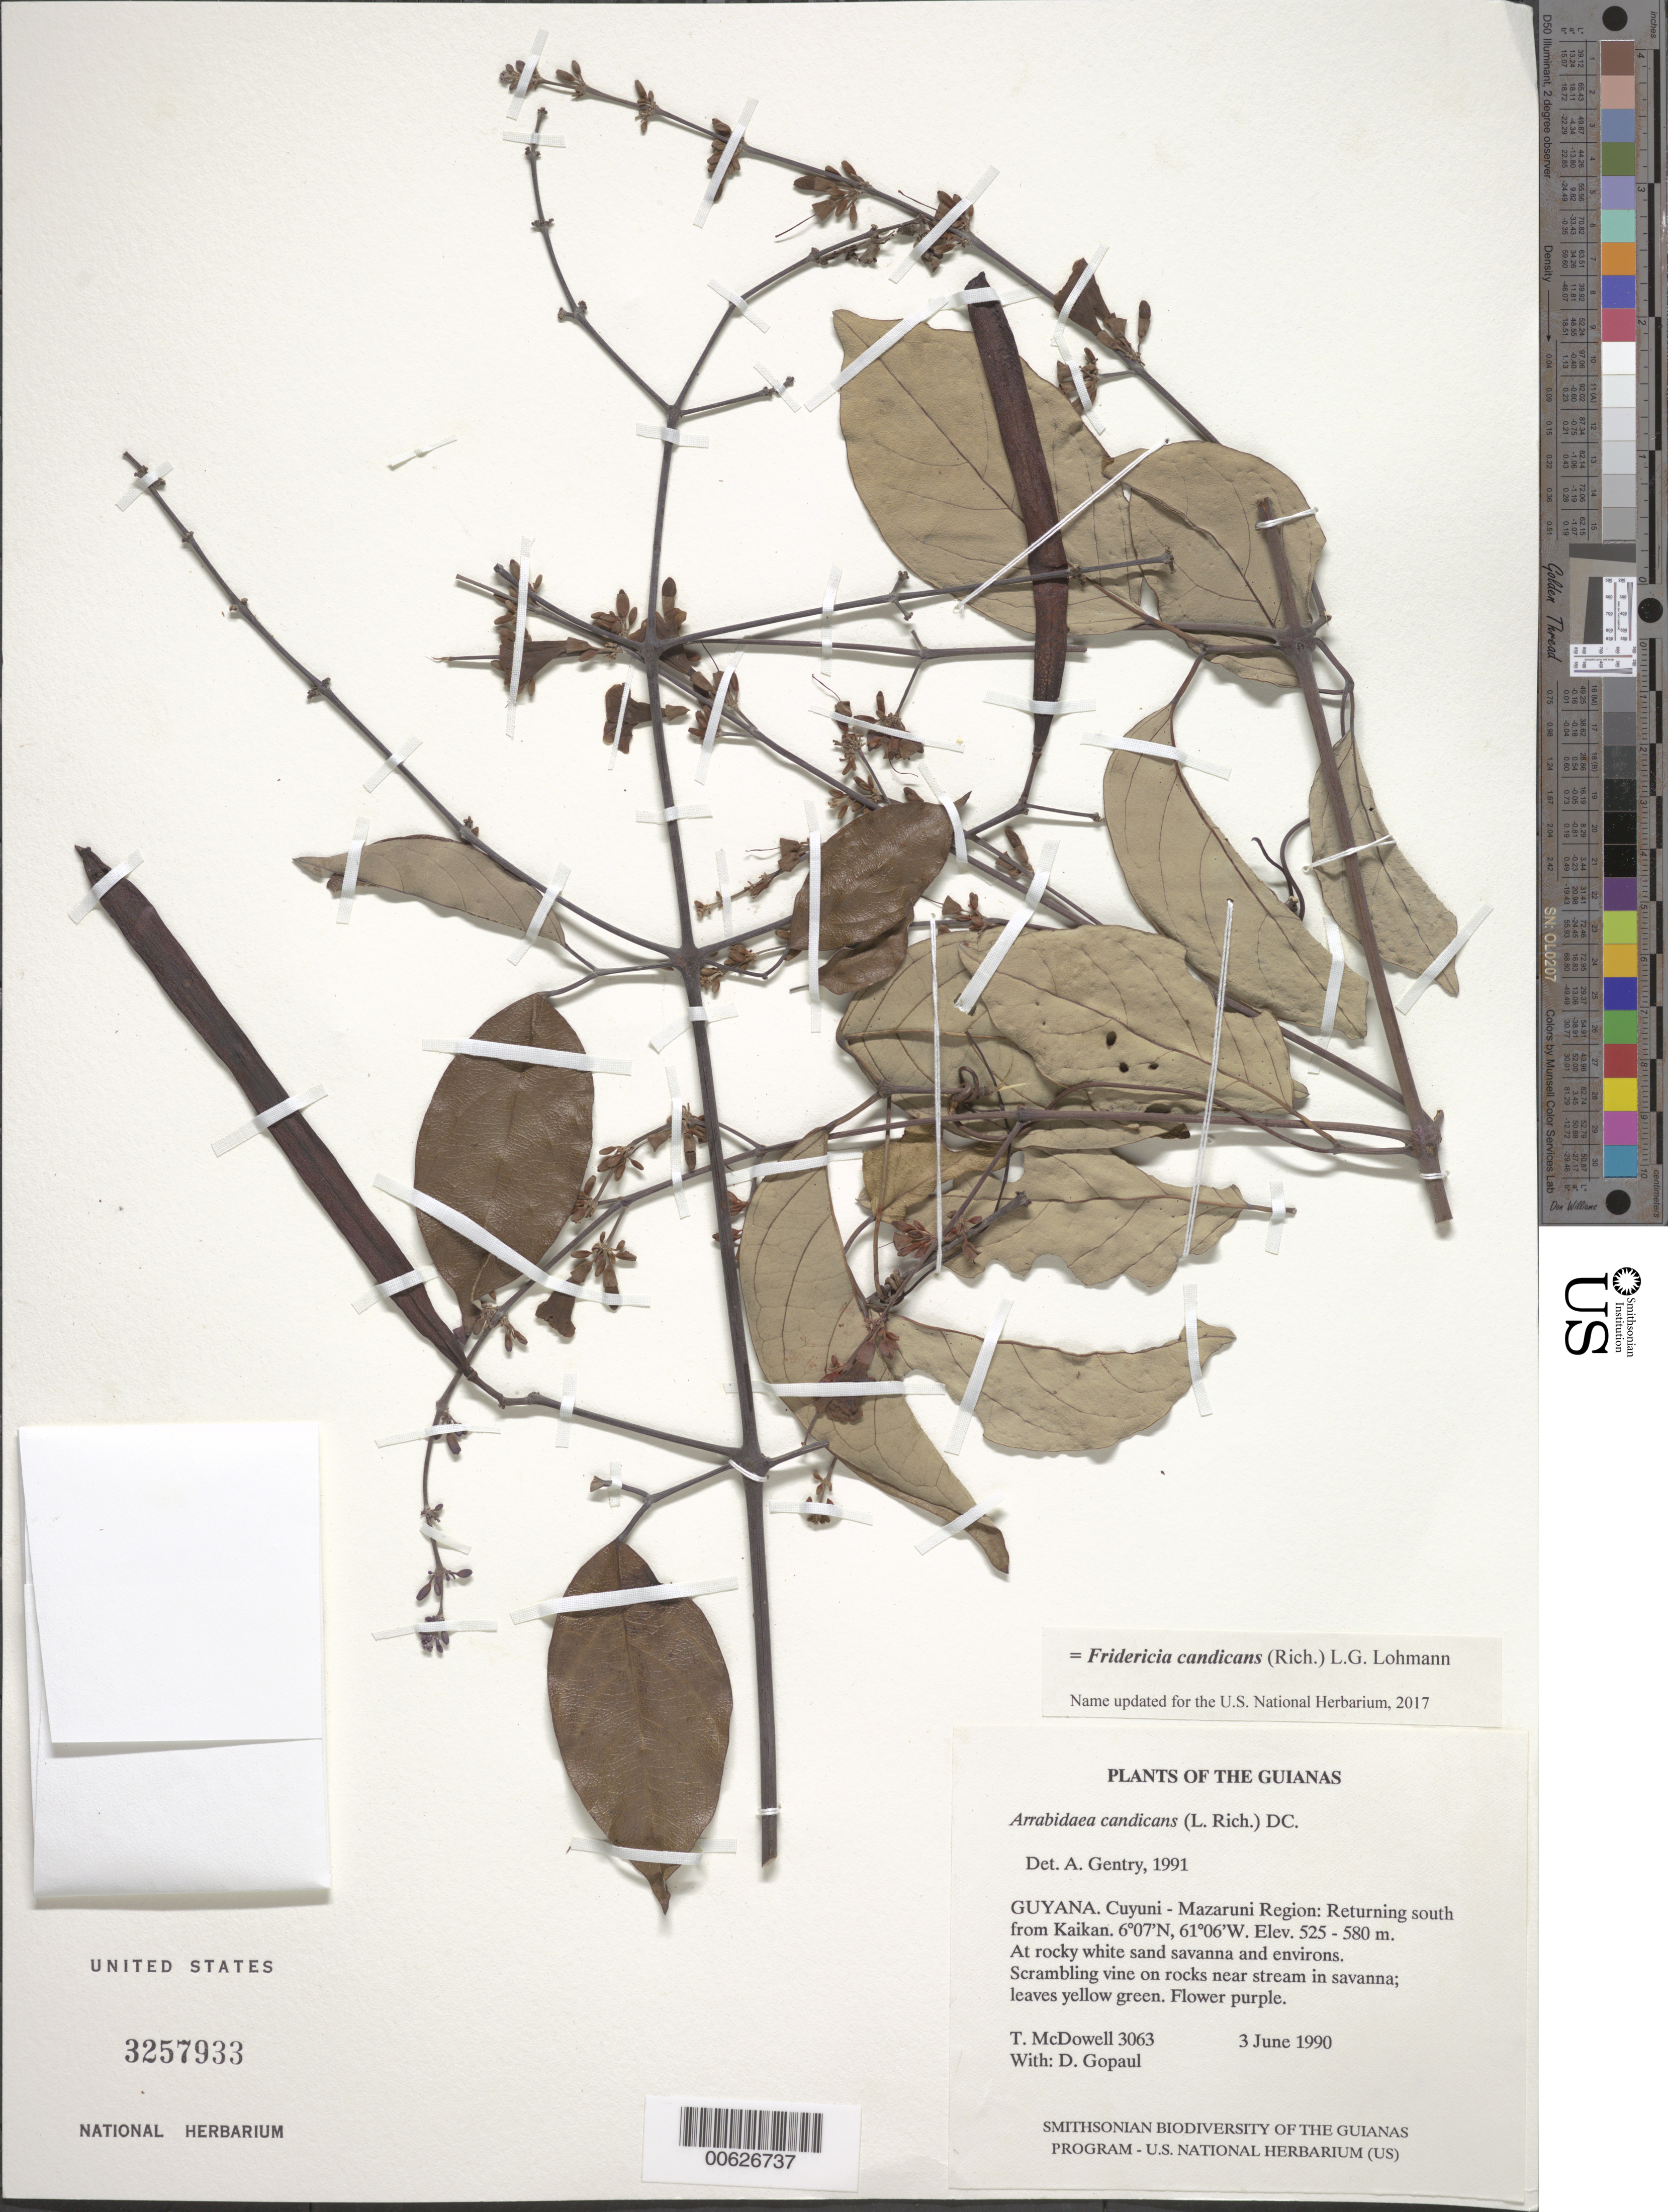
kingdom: Plantae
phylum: Tracheophyta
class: Magnoliopsida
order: Lamiales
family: Bignoniaceae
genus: Arrabidaea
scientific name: Arrabidaea candicans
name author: (Rich.) DC.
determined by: Gentry, A. H.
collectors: T. McDowell, D. Hughs & D. Gopaul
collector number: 3063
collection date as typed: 3 June 1990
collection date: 1990-06-03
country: Guyana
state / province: Cuyuni-Mazaruni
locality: Returning south from Kaikan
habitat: Savanna, rocky-white sand, or creekside in riverine bush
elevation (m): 525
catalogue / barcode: US 3257933